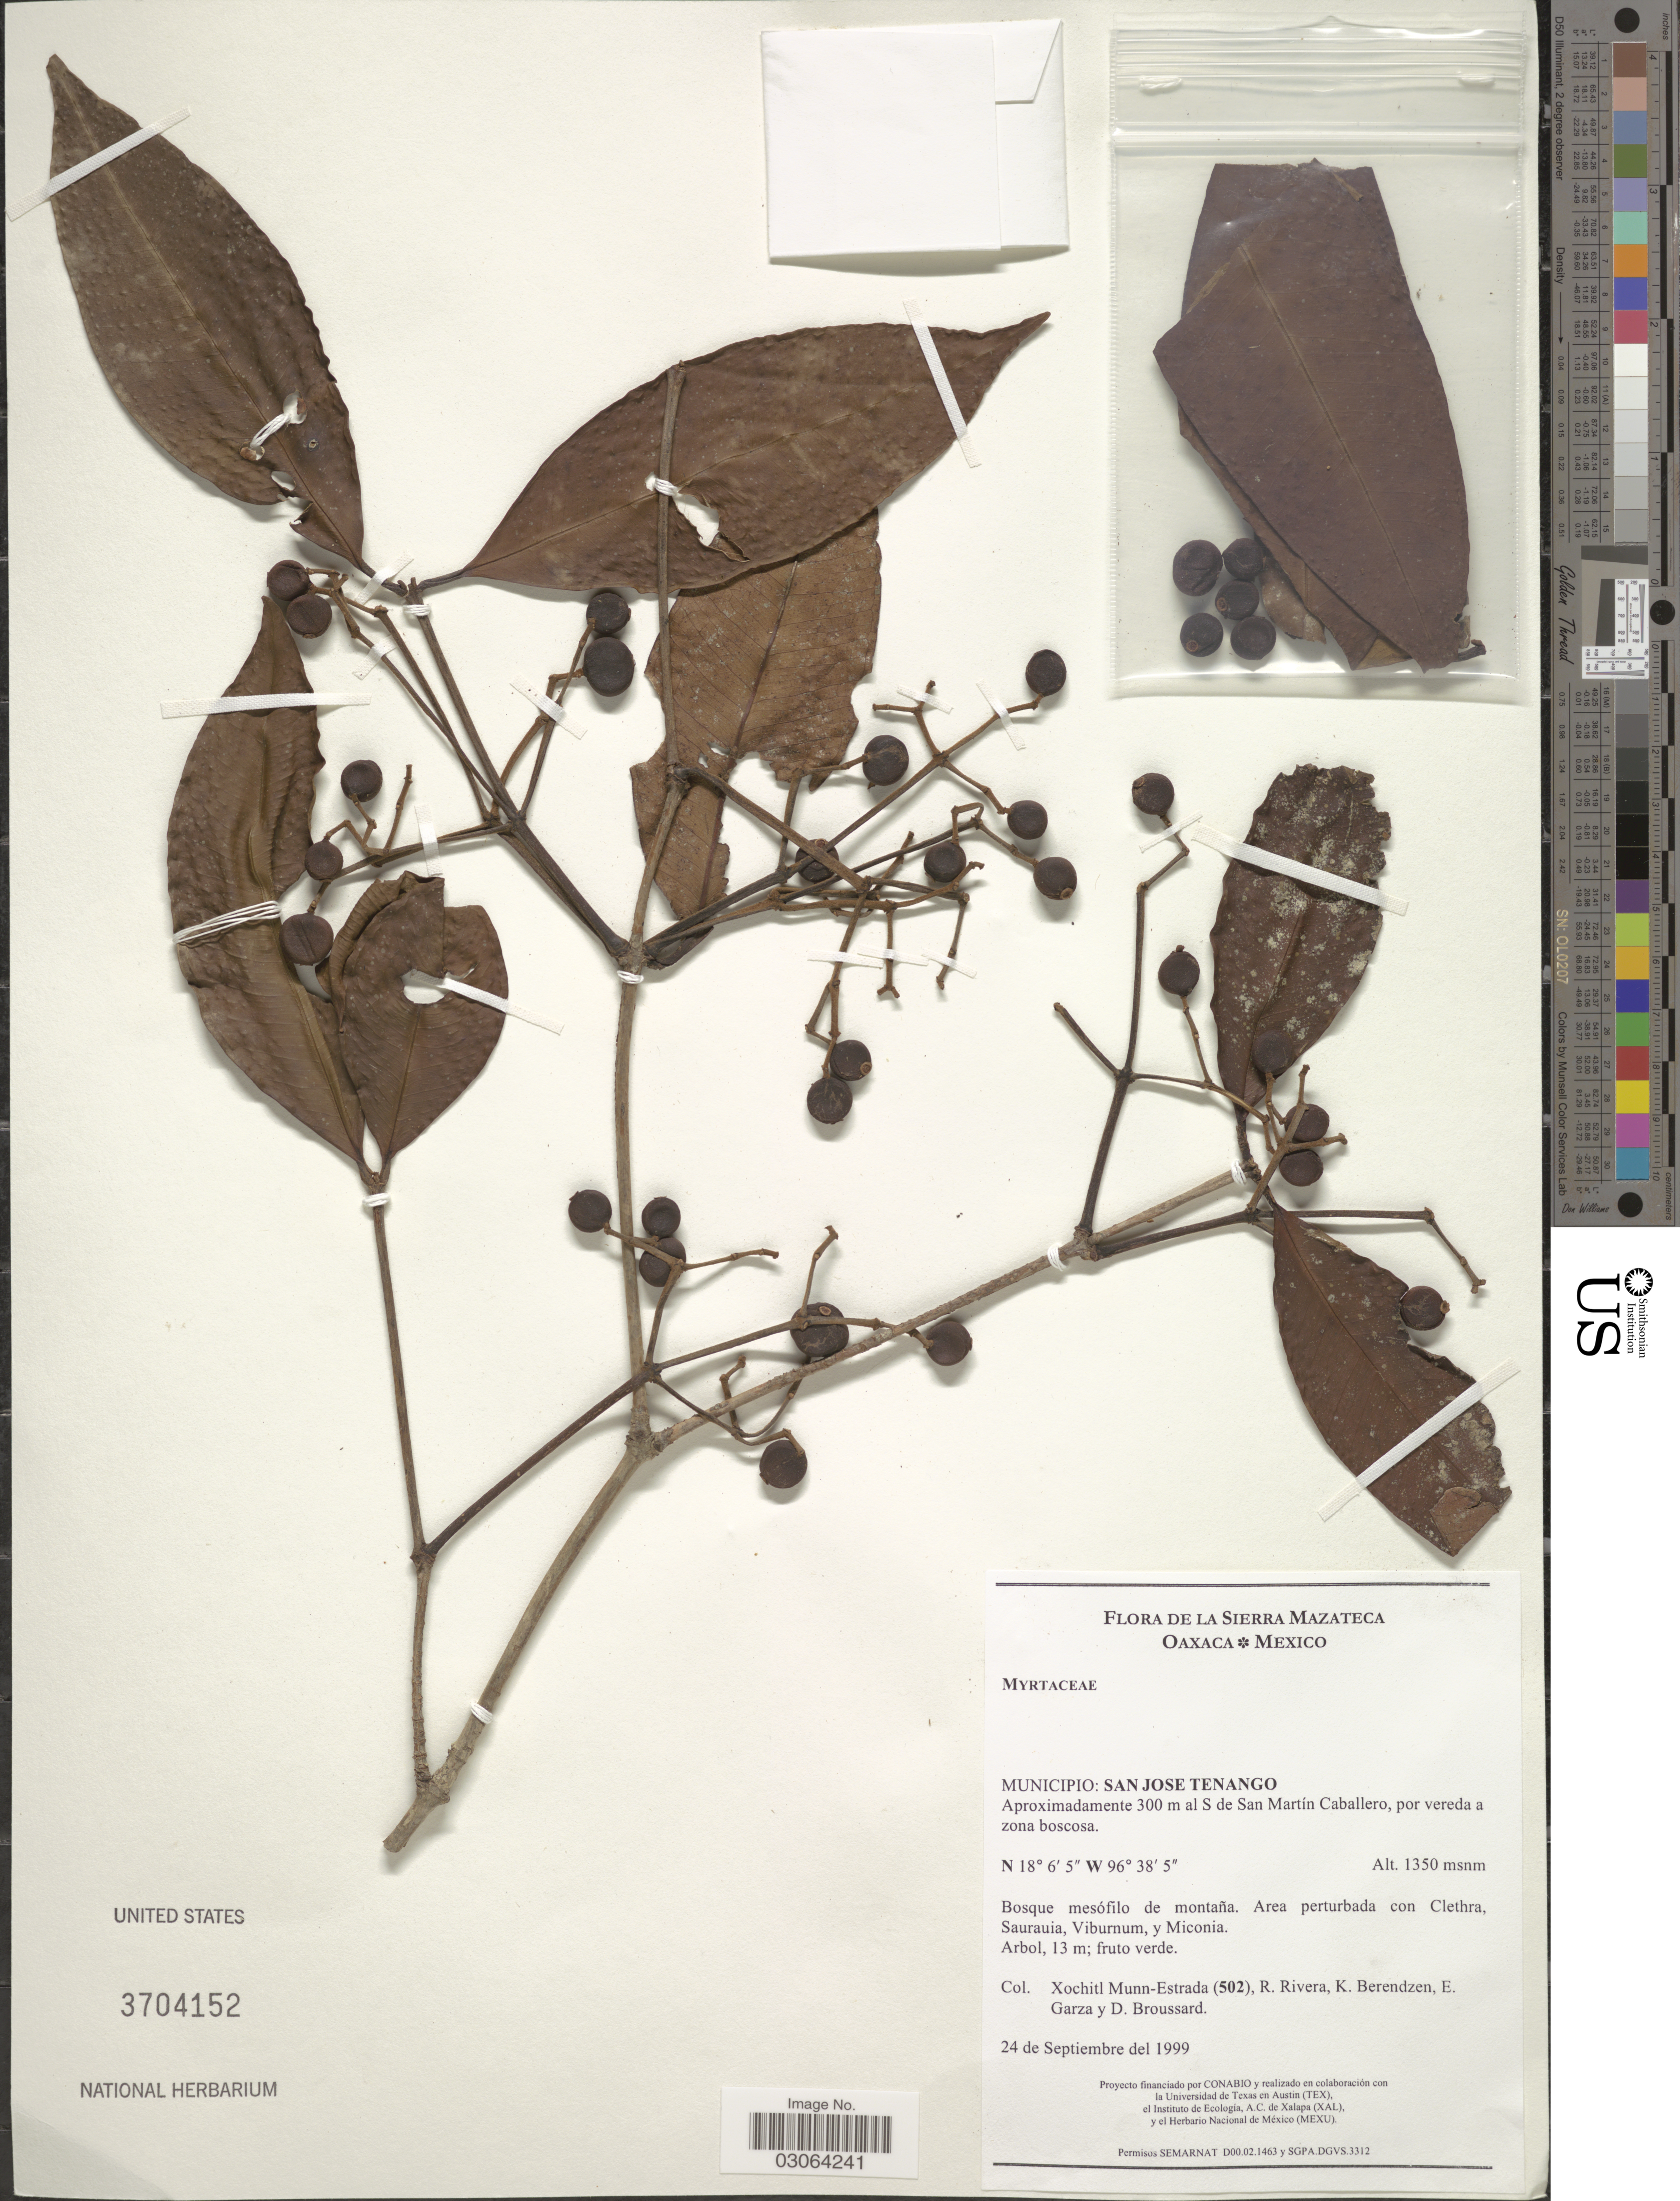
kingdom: Plantae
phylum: Tracheophyta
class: Magnoliopsida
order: Myrtales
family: Myrtaceae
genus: Myrcia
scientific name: Myrcia sp.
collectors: X. Munn-Estrada, R. Rivera, K. Berendzen, E. Garza & D. Broussard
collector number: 502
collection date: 1999-09-24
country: Mexico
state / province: Oaxaca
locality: De La Sierra Mazateca, Municipio: San Jose Tenango, Aproximadamente 300 m al S de San Martín Caballero, por vereda a zona boscosa.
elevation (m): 1350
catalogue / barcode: US 3704152